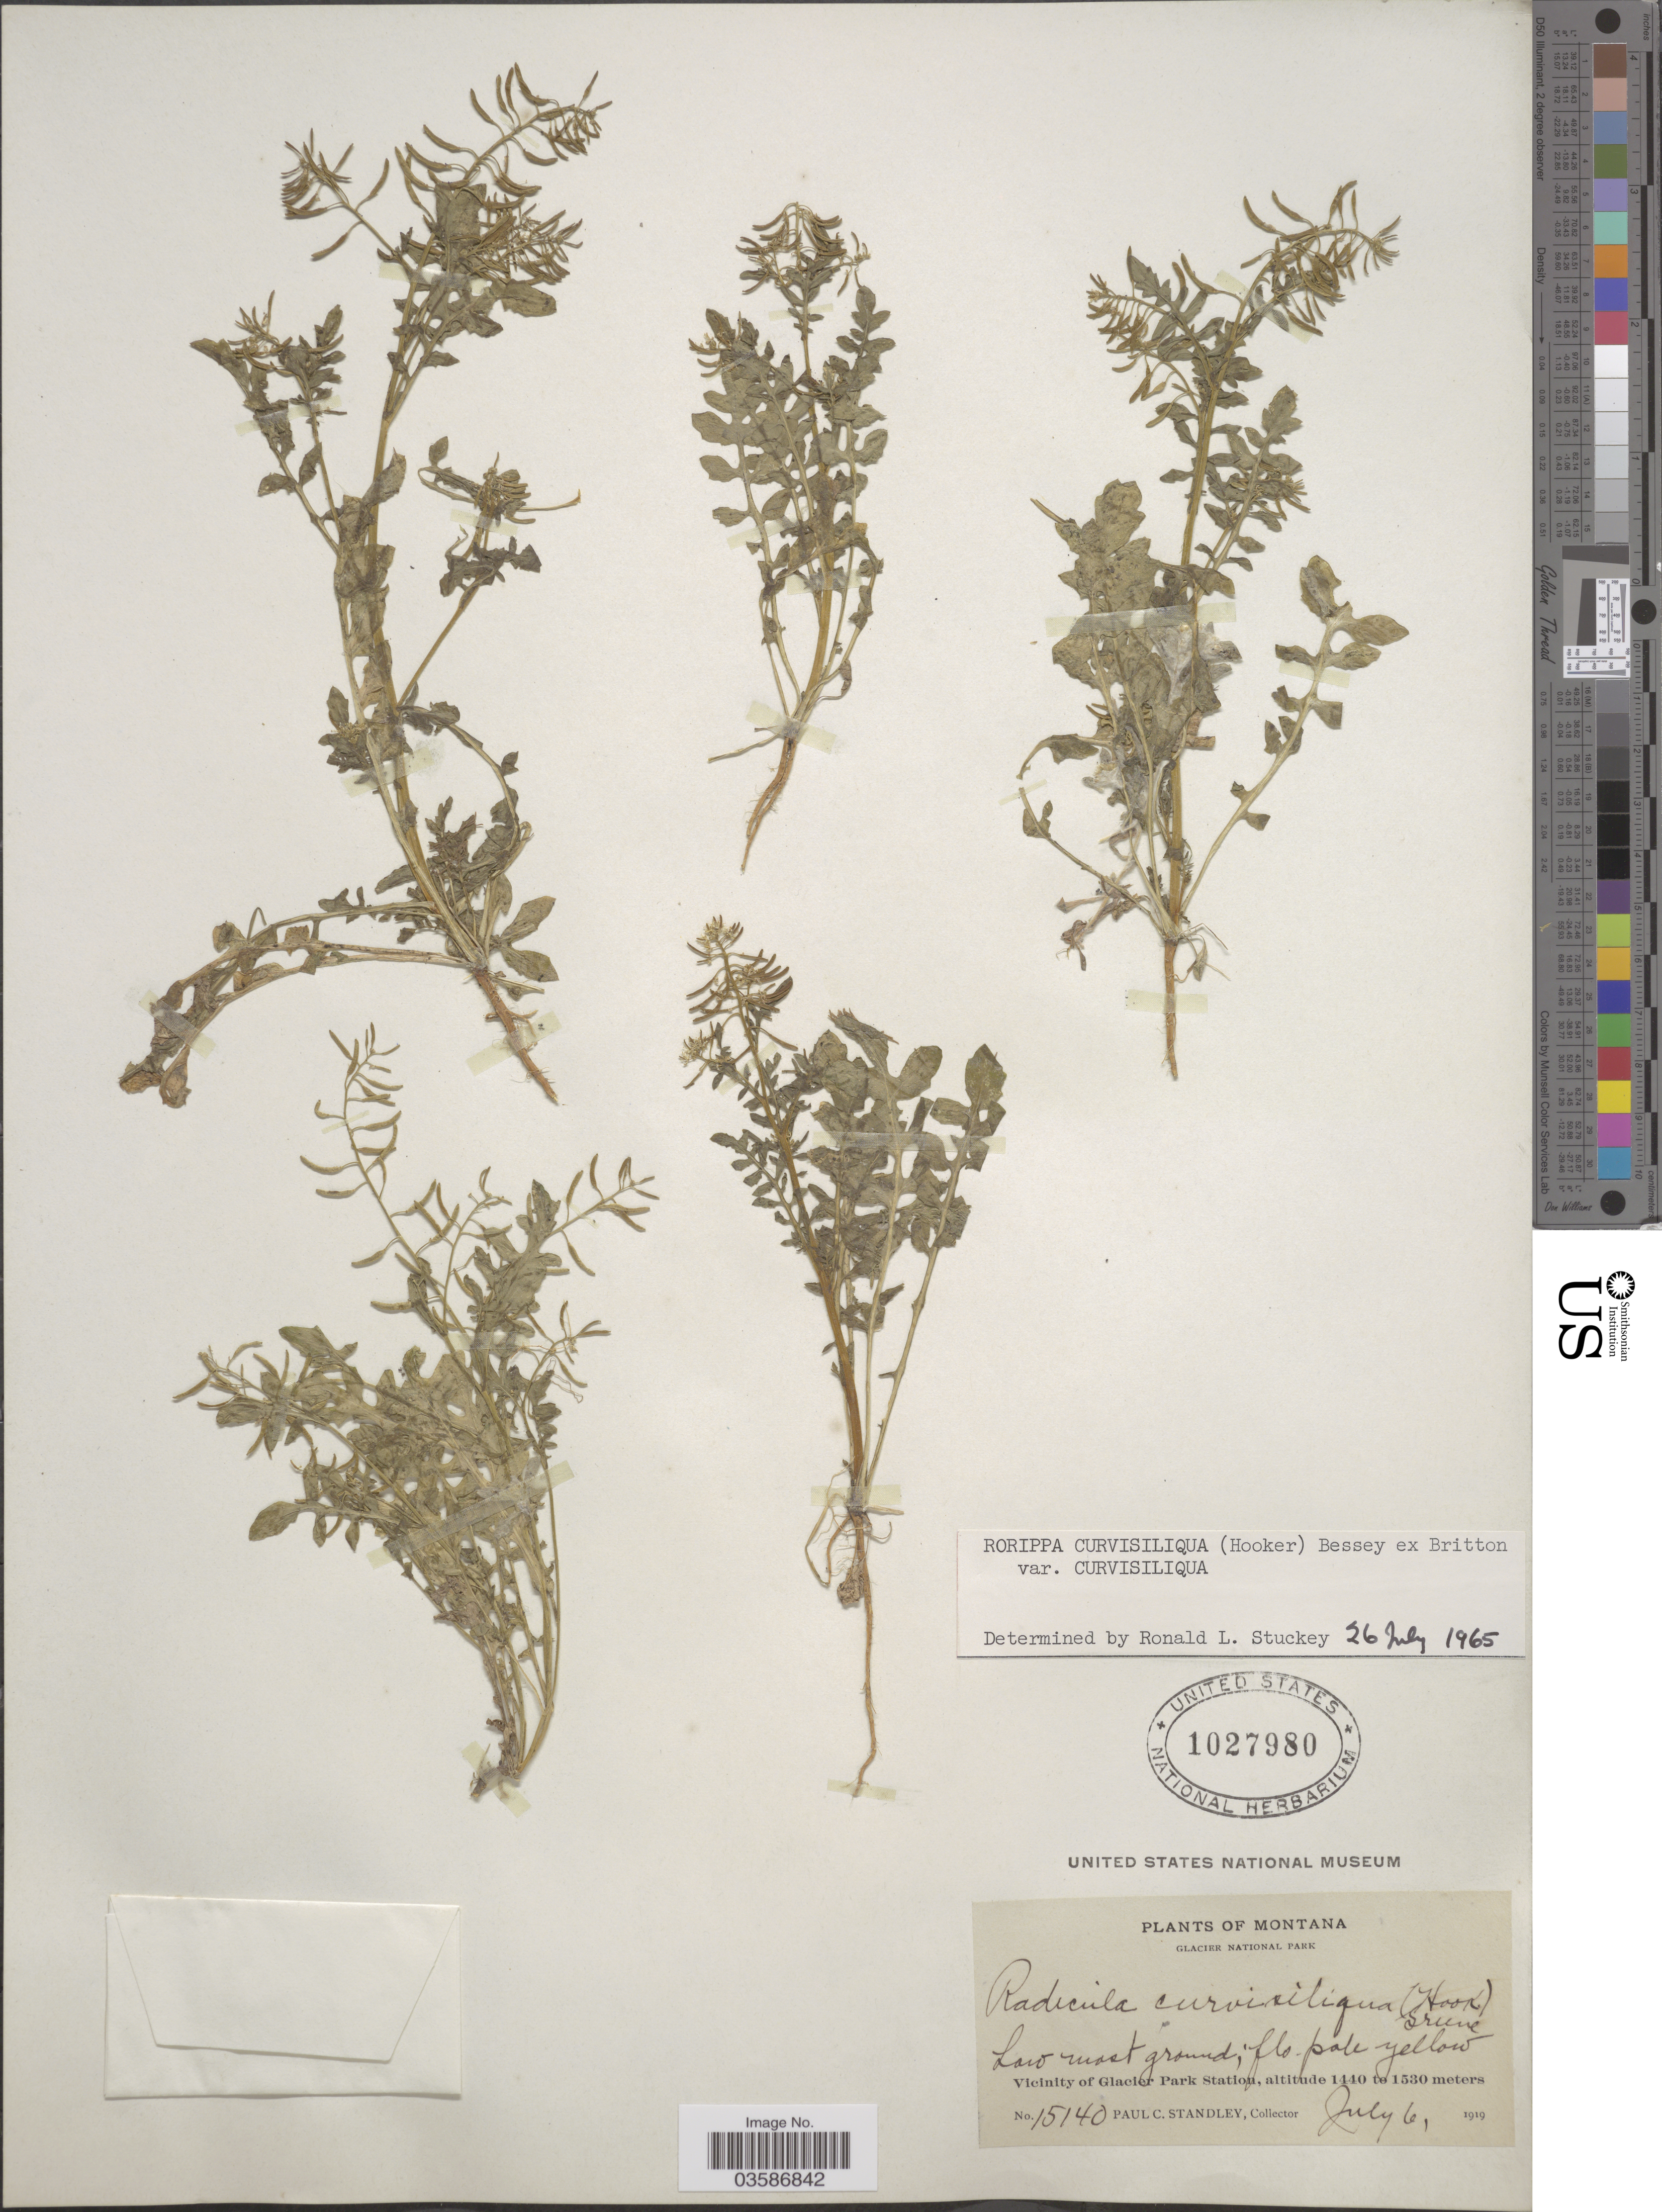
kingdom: Plantae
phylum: Tracheophyta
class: Magnoliopsida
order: Brassicales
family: Brassicaceae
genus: Rorippa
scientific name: Rorippa curvisiliqua var. curvisiliqua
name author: (Hook.) Bessey ex Britton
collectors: P. C. Standley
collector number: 15140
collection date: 1919-07-06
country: United States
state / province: Montana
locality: Glacier National Park. Vicinity of Glacier Park Station.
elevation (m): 1440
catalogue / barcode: US 1027980